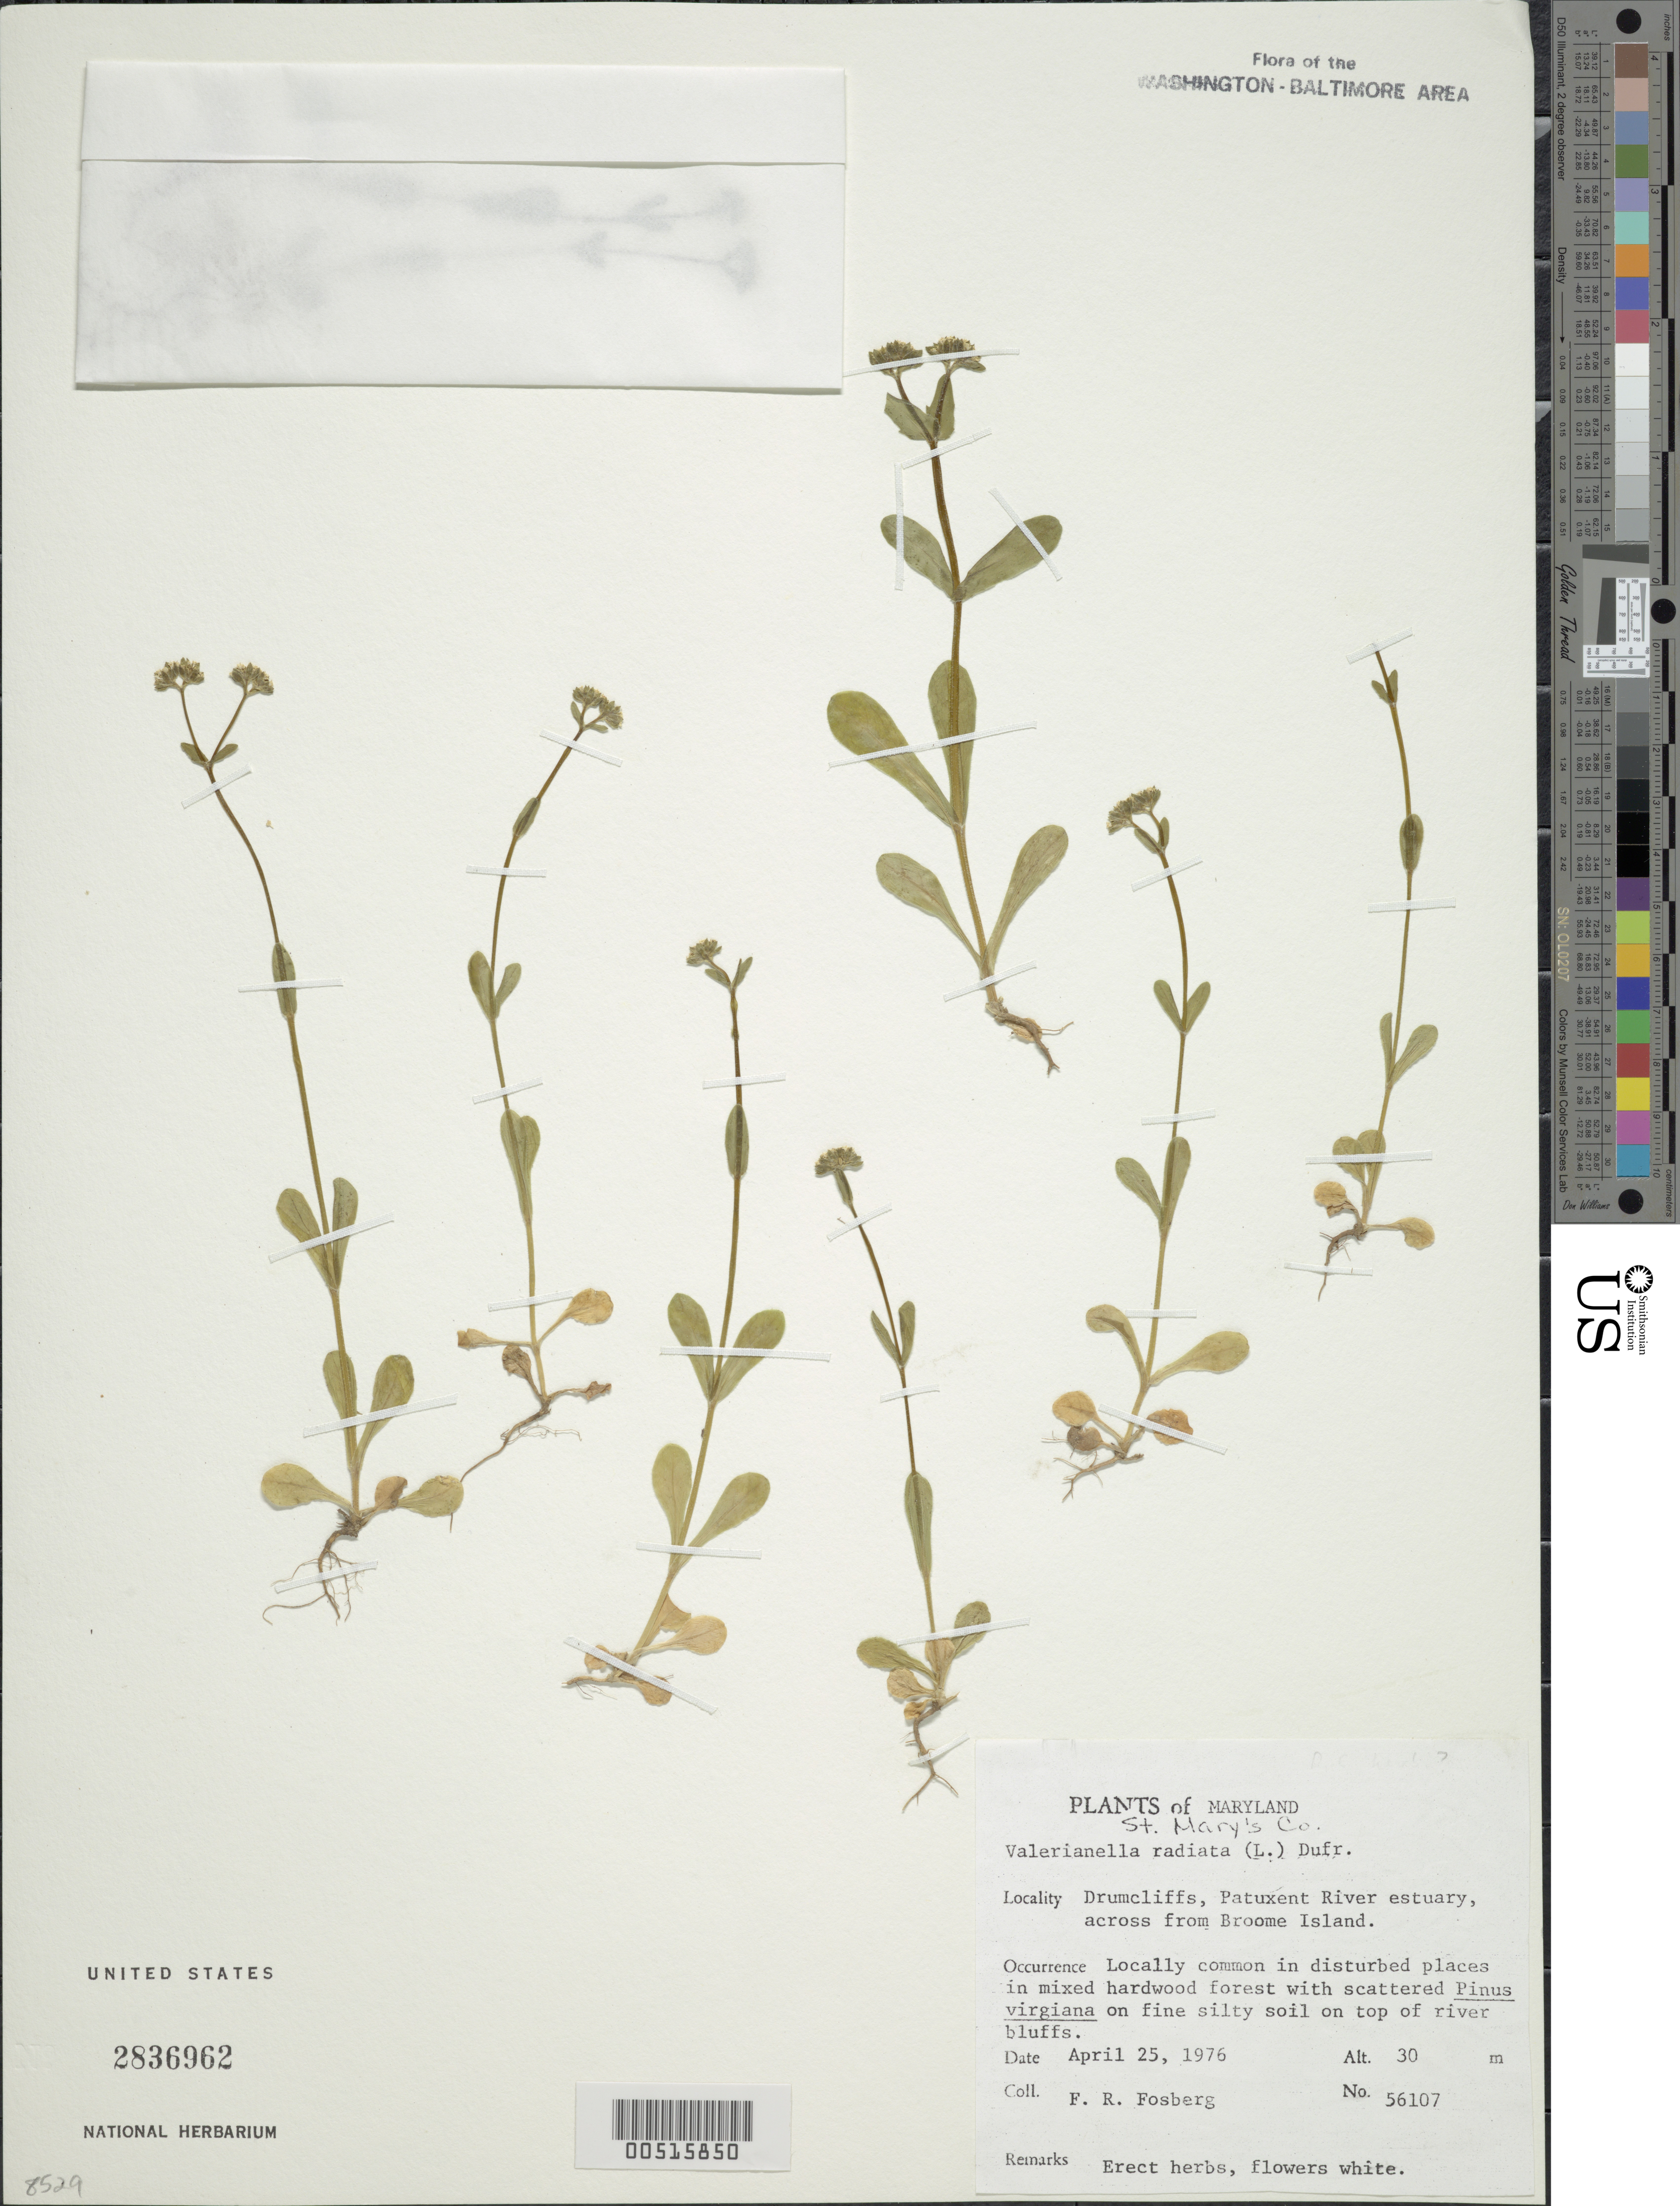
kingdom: Plantae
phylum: Tracheophyta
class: Magnoliopsida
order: Dipsacales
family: Caprifoliaceae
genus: Valerianella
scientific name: Valerianella radiata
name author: (L.) Dufr.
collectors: F. R. Fosberg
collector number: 56107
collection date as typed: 25 Apr 1976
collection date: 1976-04-25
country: United States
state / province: Maryland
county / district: St. Mary's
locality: Patuxent River Estuary, drumcliffs, across from Broome Island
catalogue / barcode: US 2836962